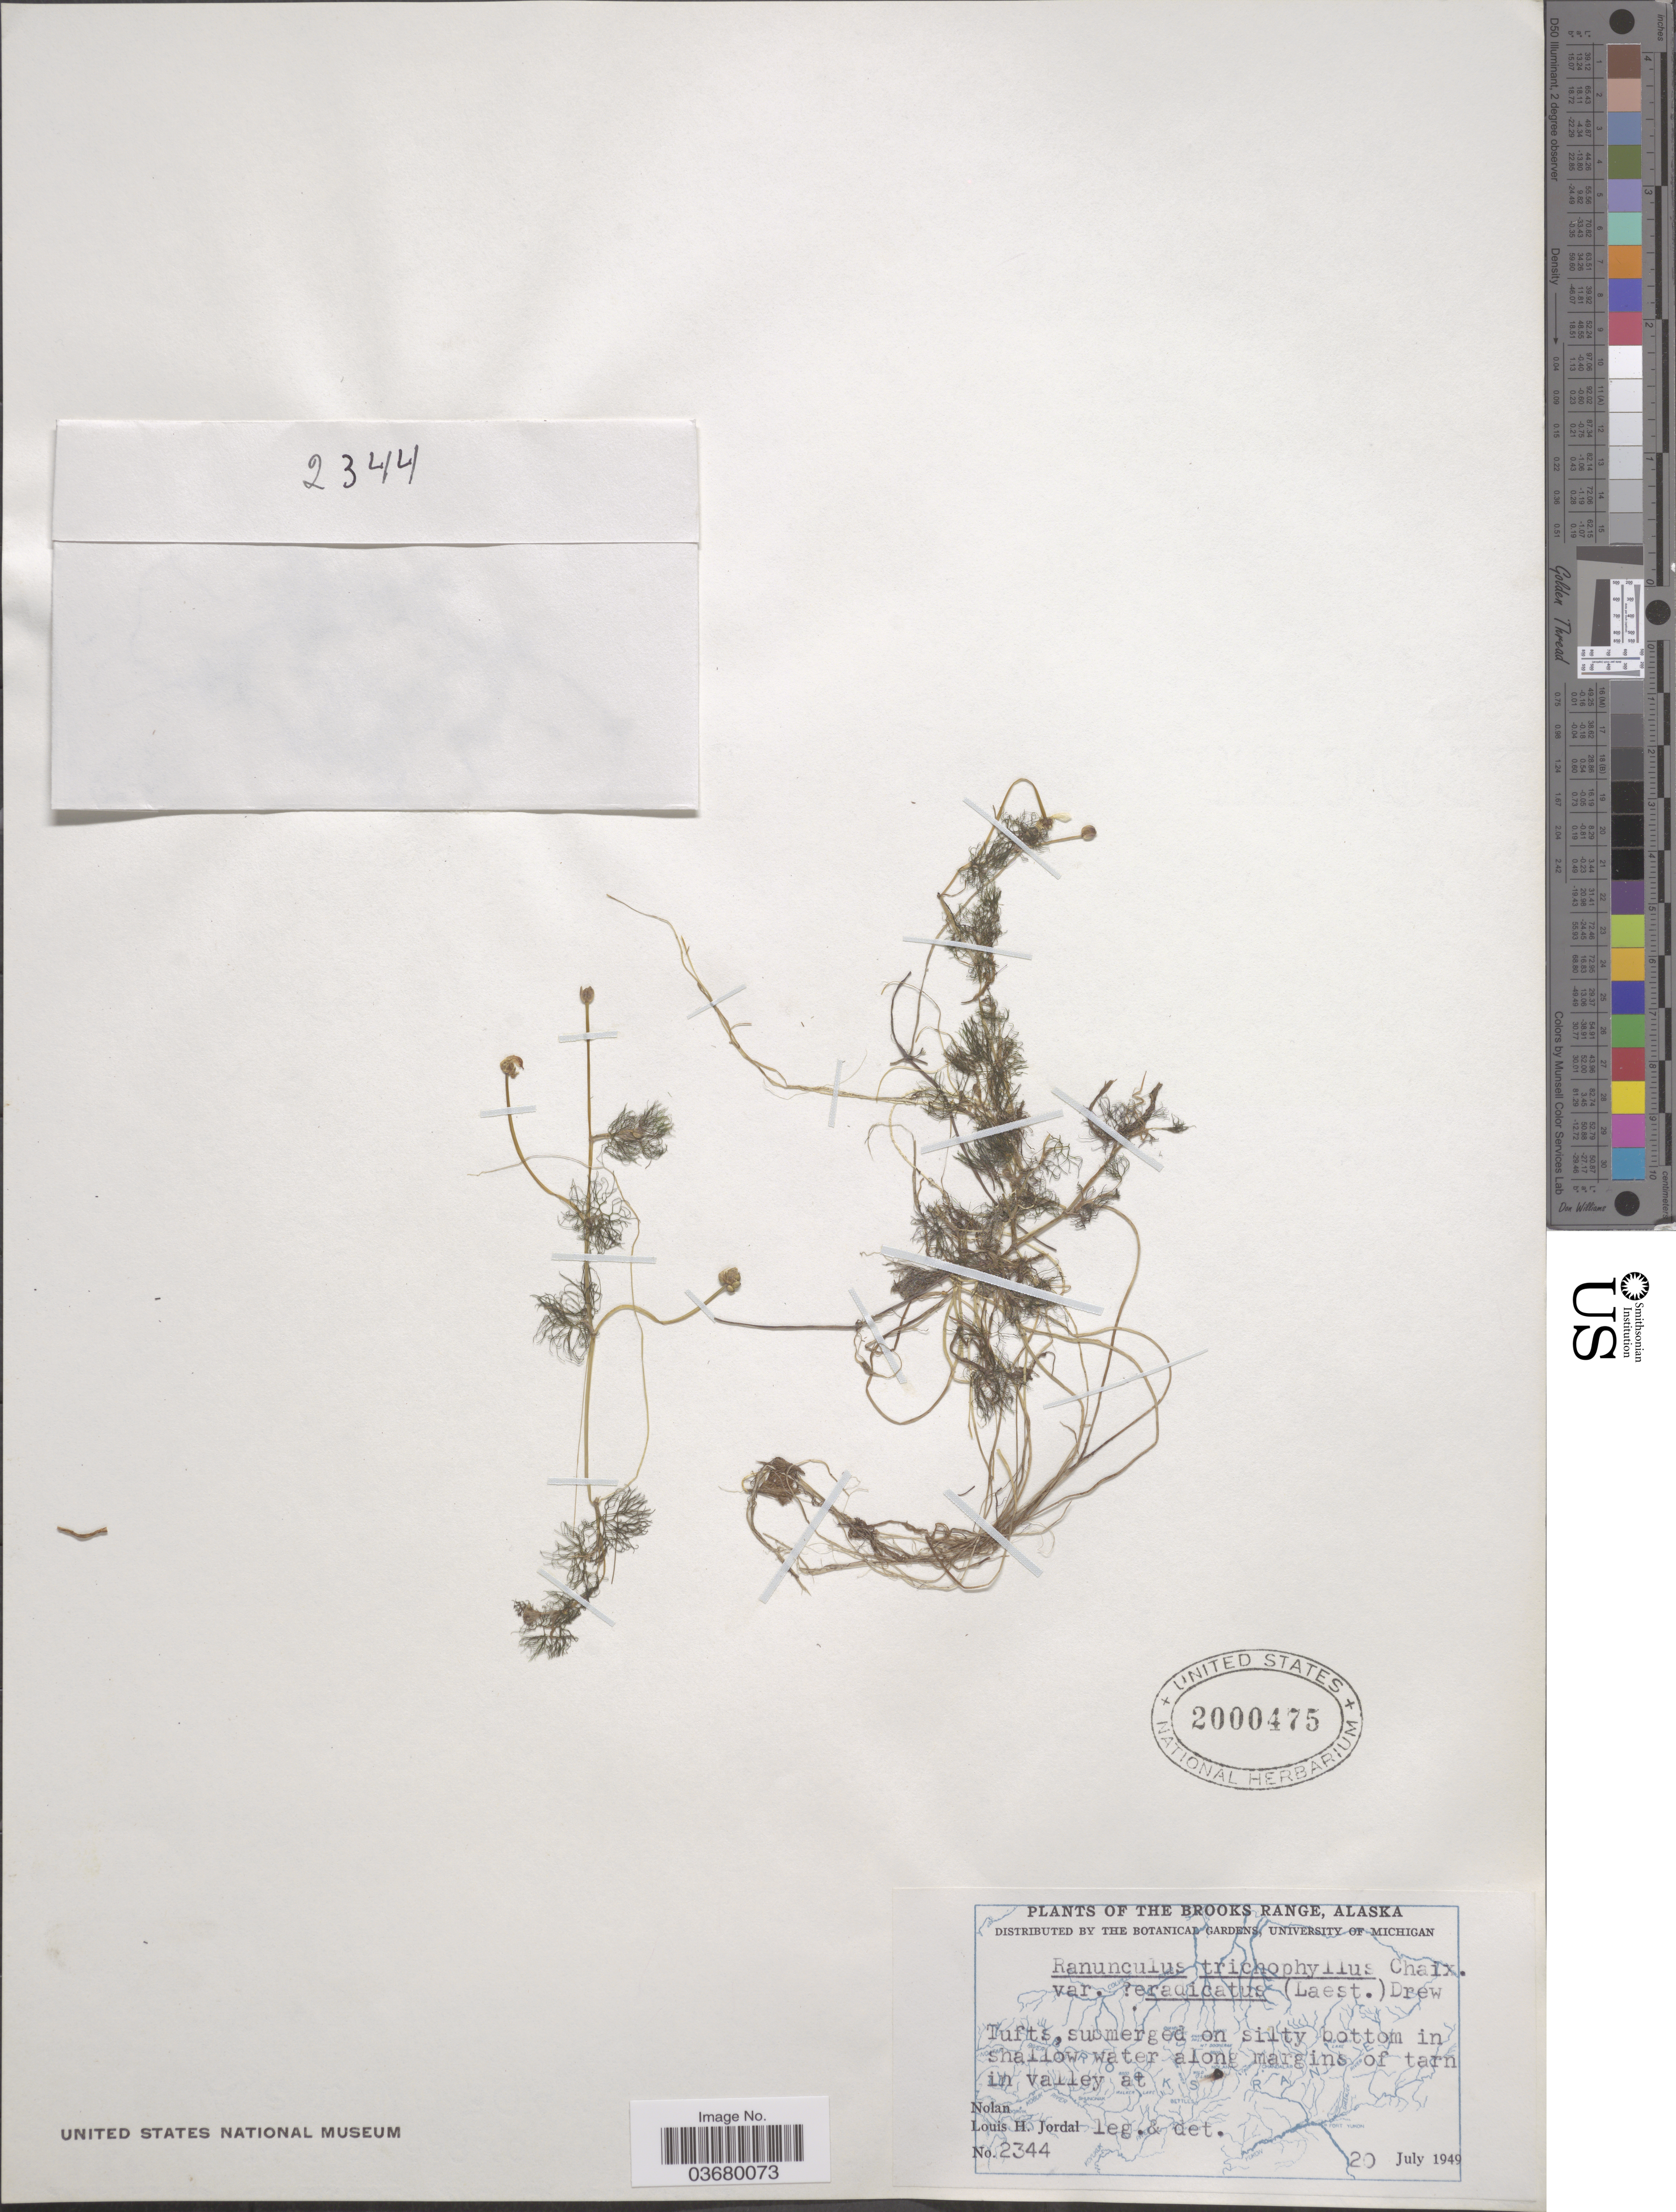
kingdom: Plantae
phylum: Tracheophyta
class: Magnoliopsida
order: Ranunculales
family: Ranunculaceae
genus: Ranunculus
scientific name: Ranunculus subrigidus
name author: W.B. Drew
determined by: Strong, Mark T., (BOT), Smithsonian Institution - National Museum of Natural History (UNITED STATES)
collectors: L. Jordal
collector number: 2344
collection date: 1949-07-20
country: United States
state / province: Alaska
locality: The Brooks Range. In valley at Nolan.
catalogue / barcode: US 2000475